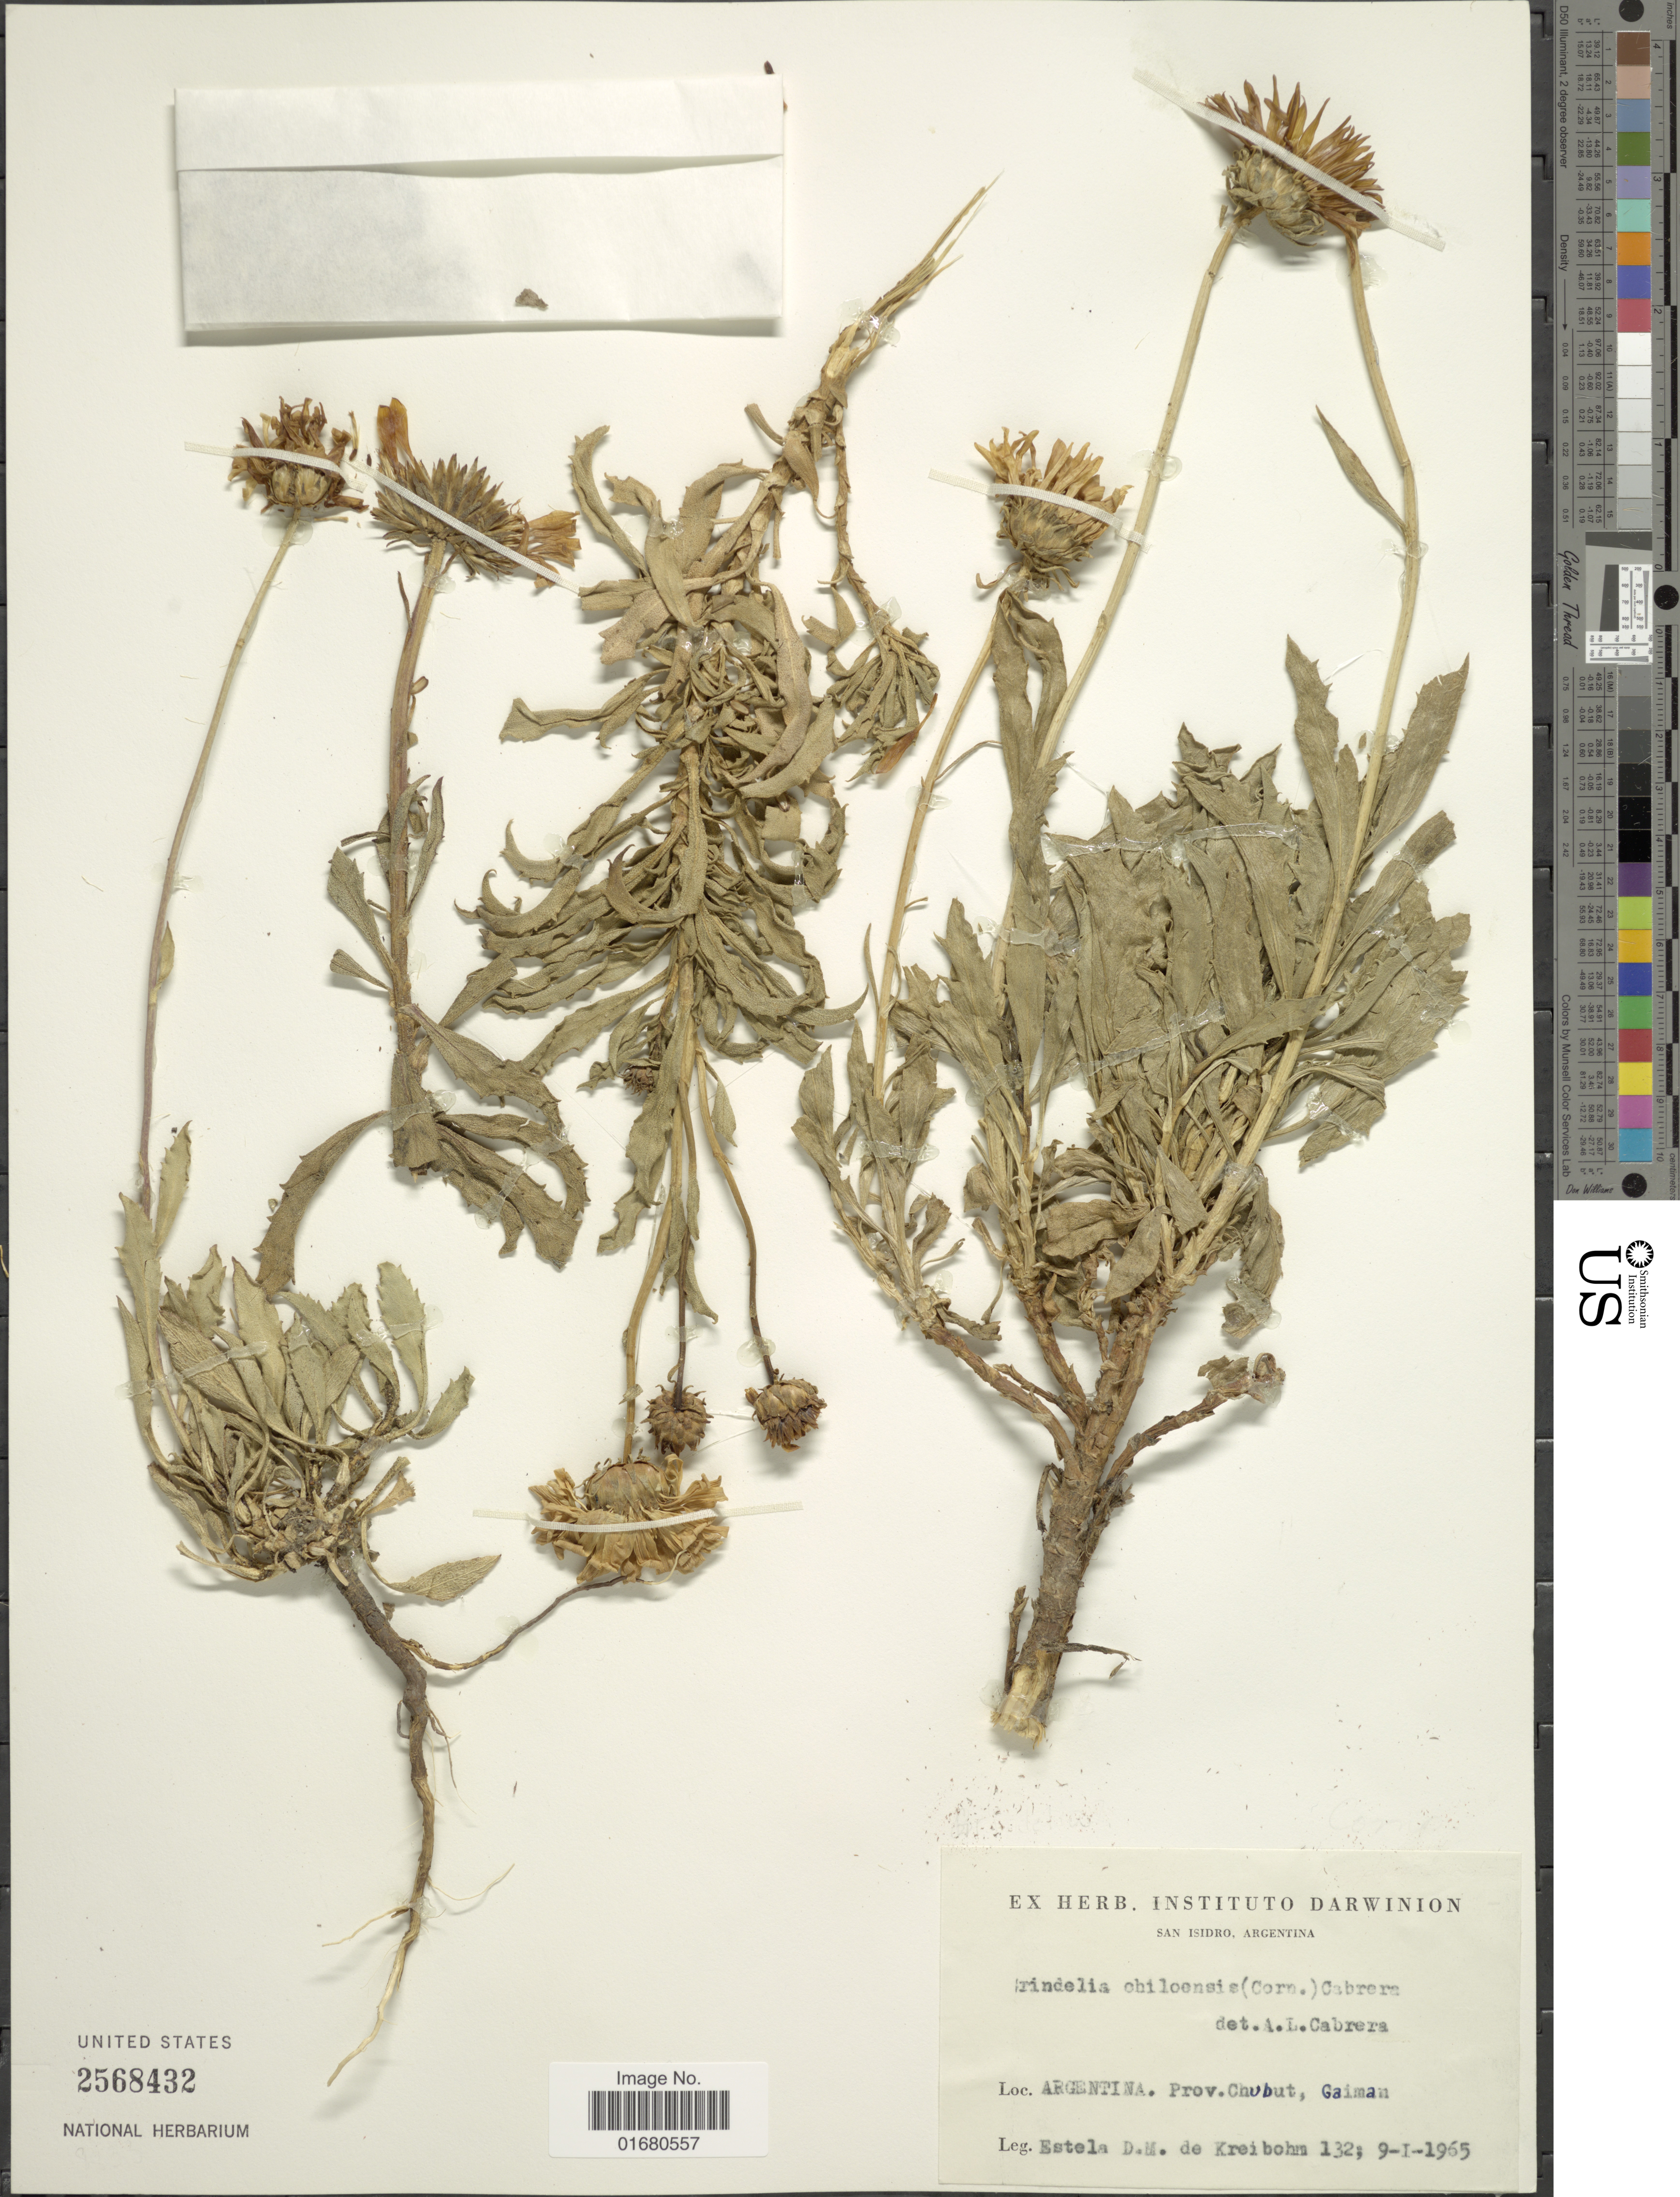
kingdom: Plantae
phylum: Tracheophyta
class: Magnoliopsida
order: Asterales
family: Asteraceae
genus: Grindelia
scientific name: Grindelia chiloensis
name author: (Cornel.) Cabrera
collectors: E. Kreibohm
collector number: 132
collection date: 1965-01-09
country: Argentina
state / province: Chubut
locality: Gaiman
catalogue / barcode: US 2568432